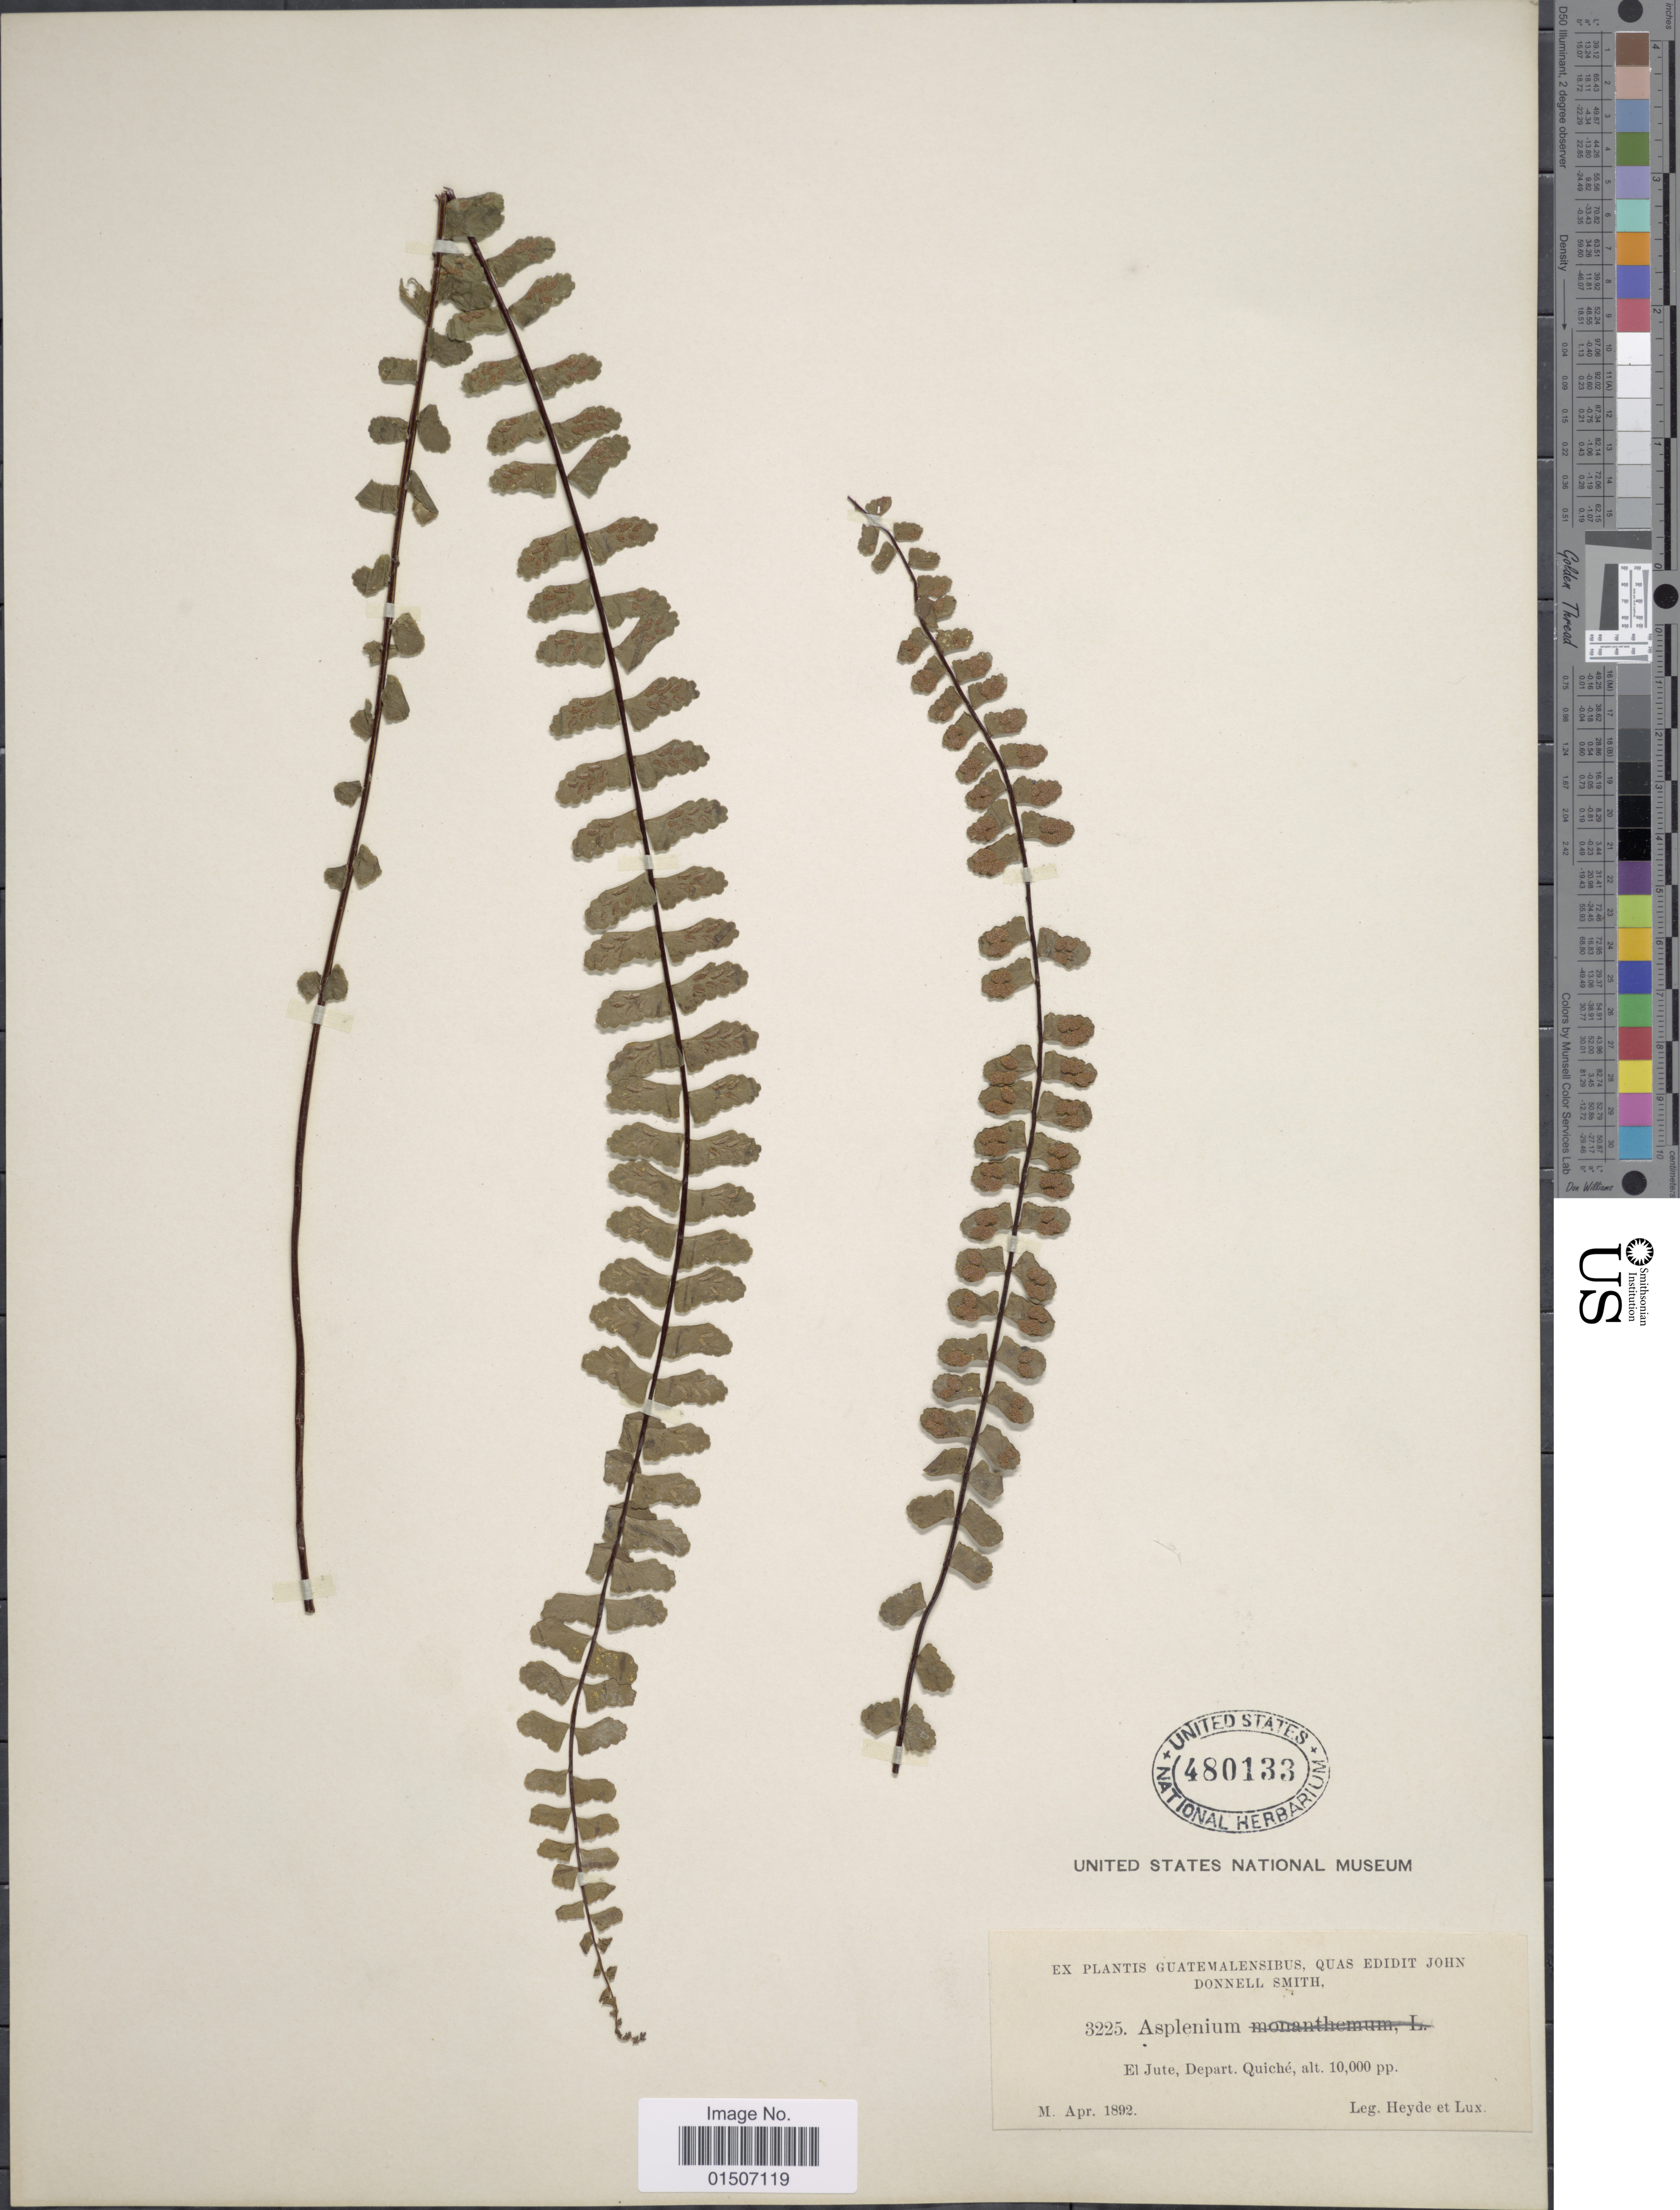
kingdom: Plantae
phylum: Tracheophyta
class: Polypodiopsida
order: Polypodiales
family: Aspleniaceae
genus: Asplenium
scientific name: Asplenium monanthes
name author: L.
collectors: Heyde & Lux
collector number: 3225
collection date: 1892-04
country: Guatemala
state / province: El Quiché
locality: El Jute, Depart. Quiché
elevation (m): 3048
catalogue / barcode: US 480133